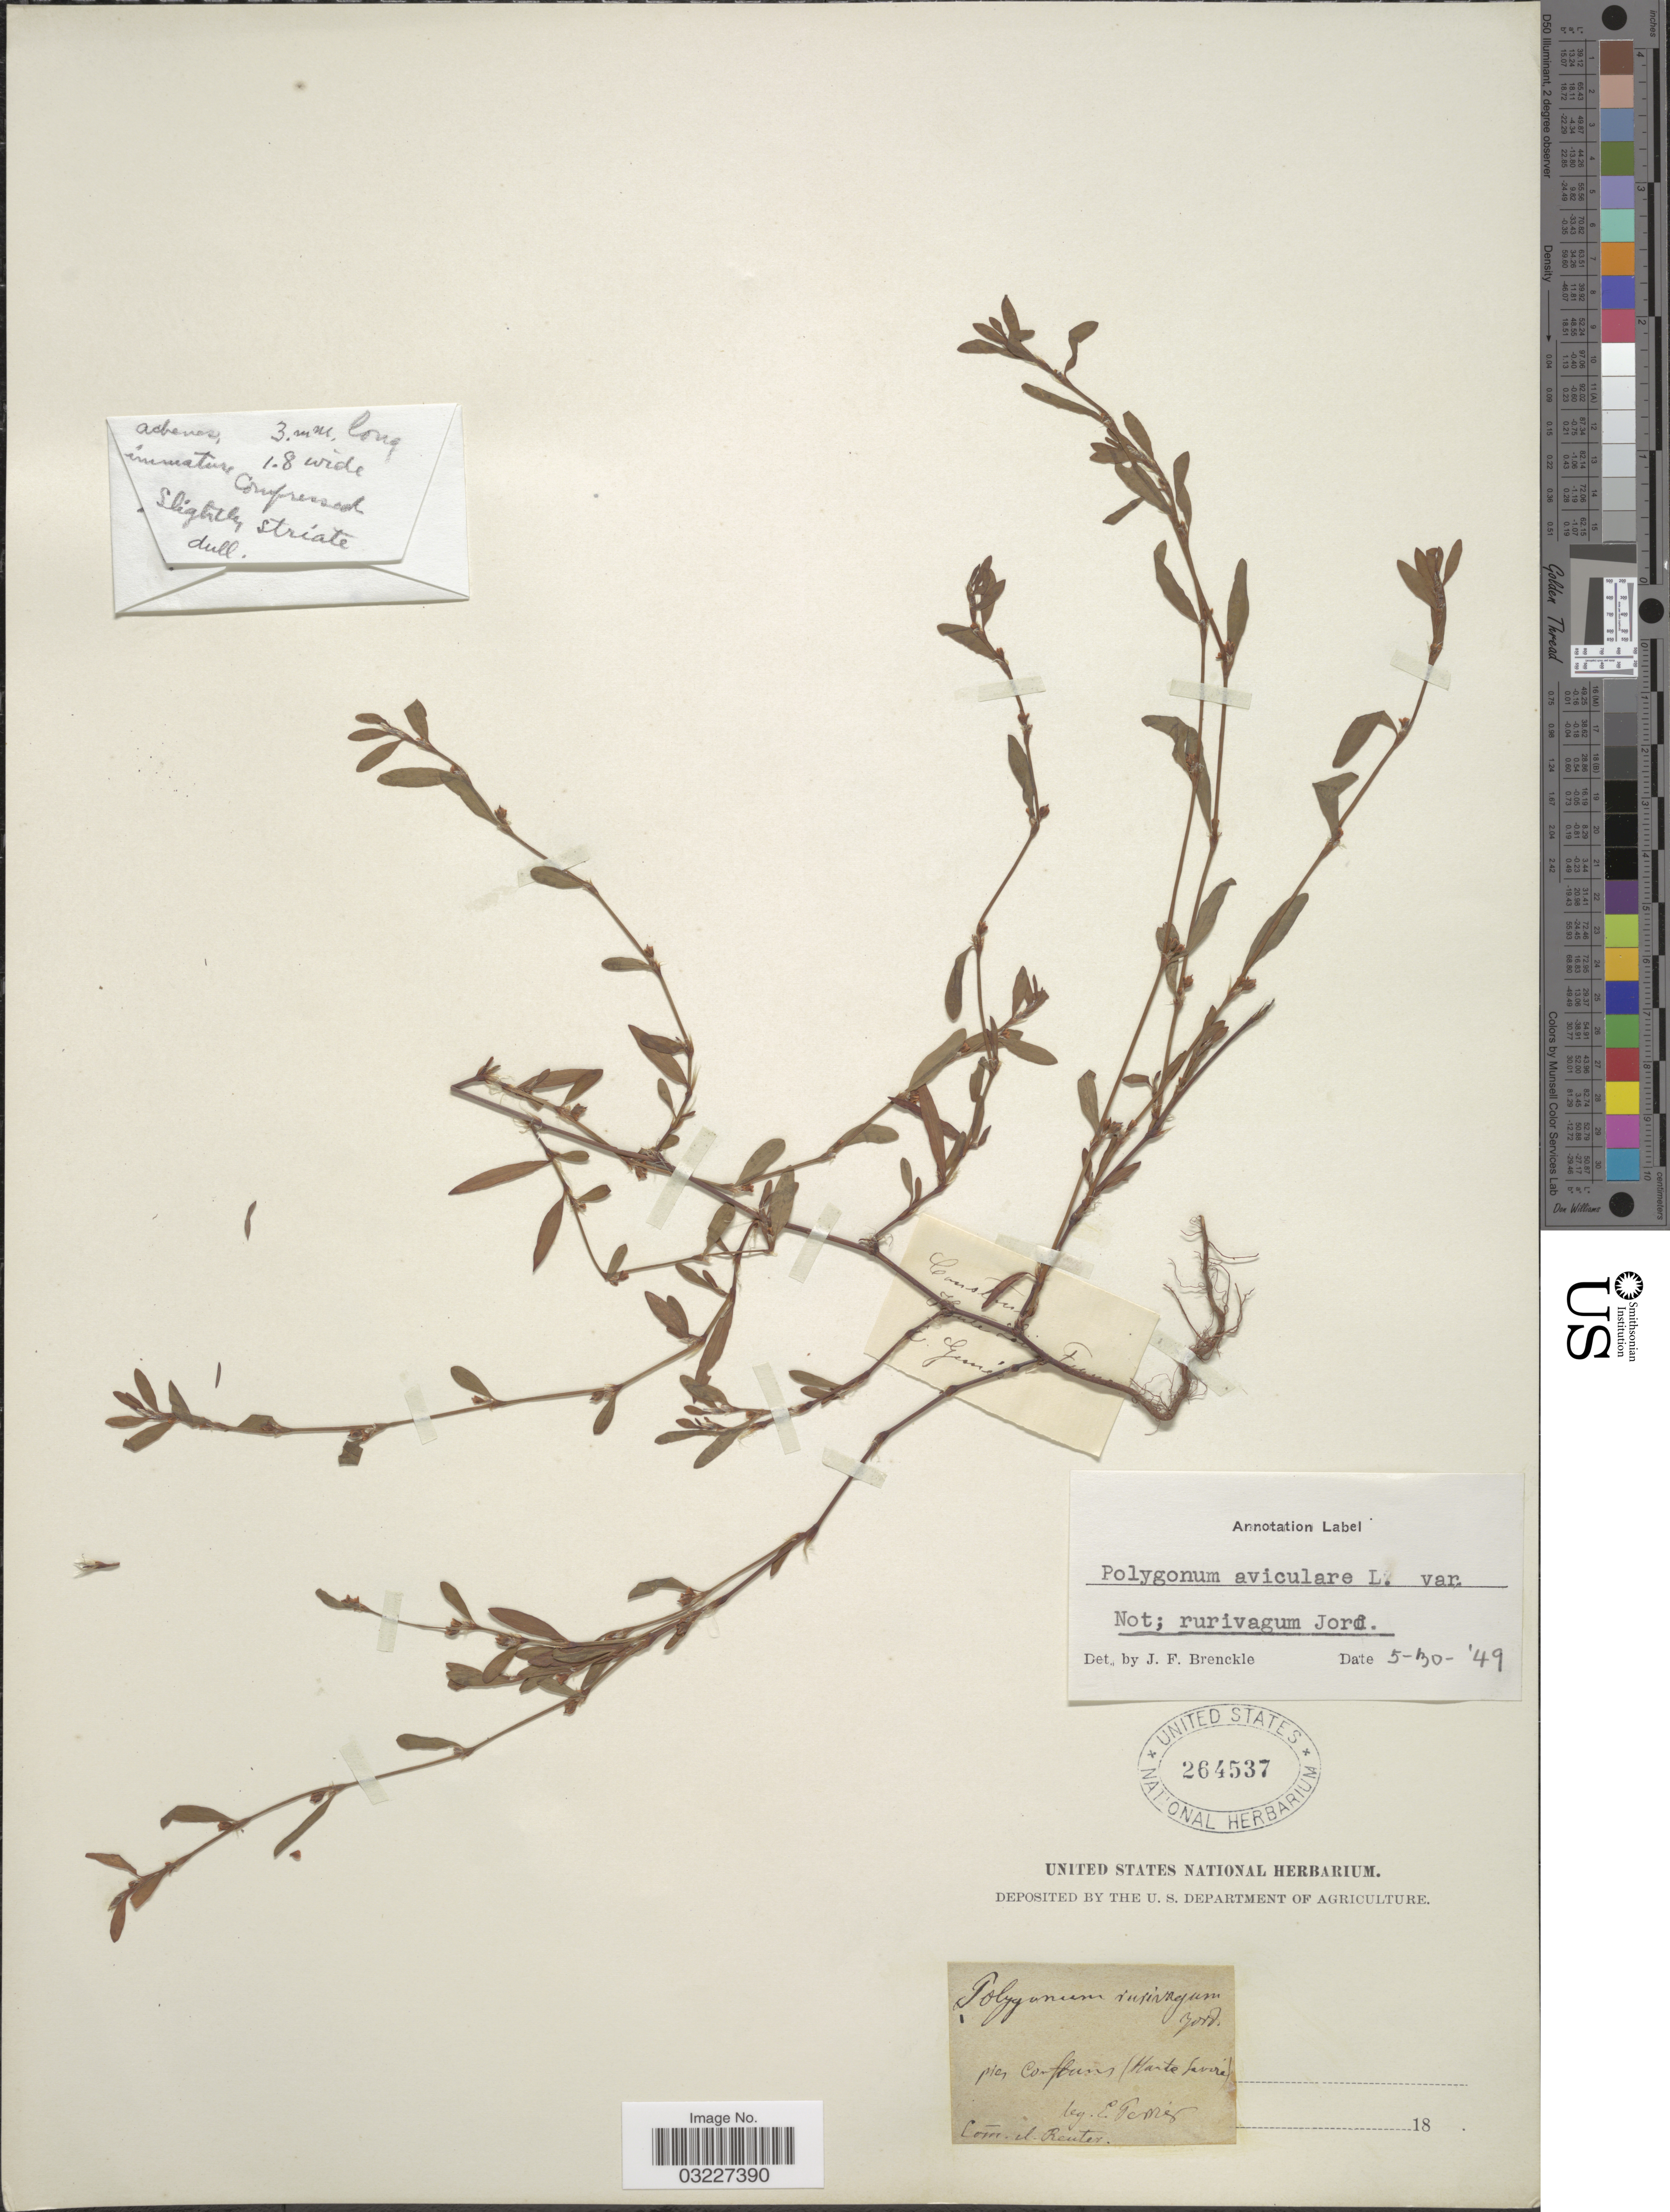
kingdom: Plantae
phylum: Tracheophyta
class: Magnoliopsida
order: Caryophyllales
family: Polygonaceae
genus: Polygonum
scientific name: Polygonum aviculare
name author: L.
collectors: E. Perrier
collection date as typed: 18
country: France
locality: Pics [interpreted] Conflans (Haute Savoie).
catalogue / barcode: US 264537